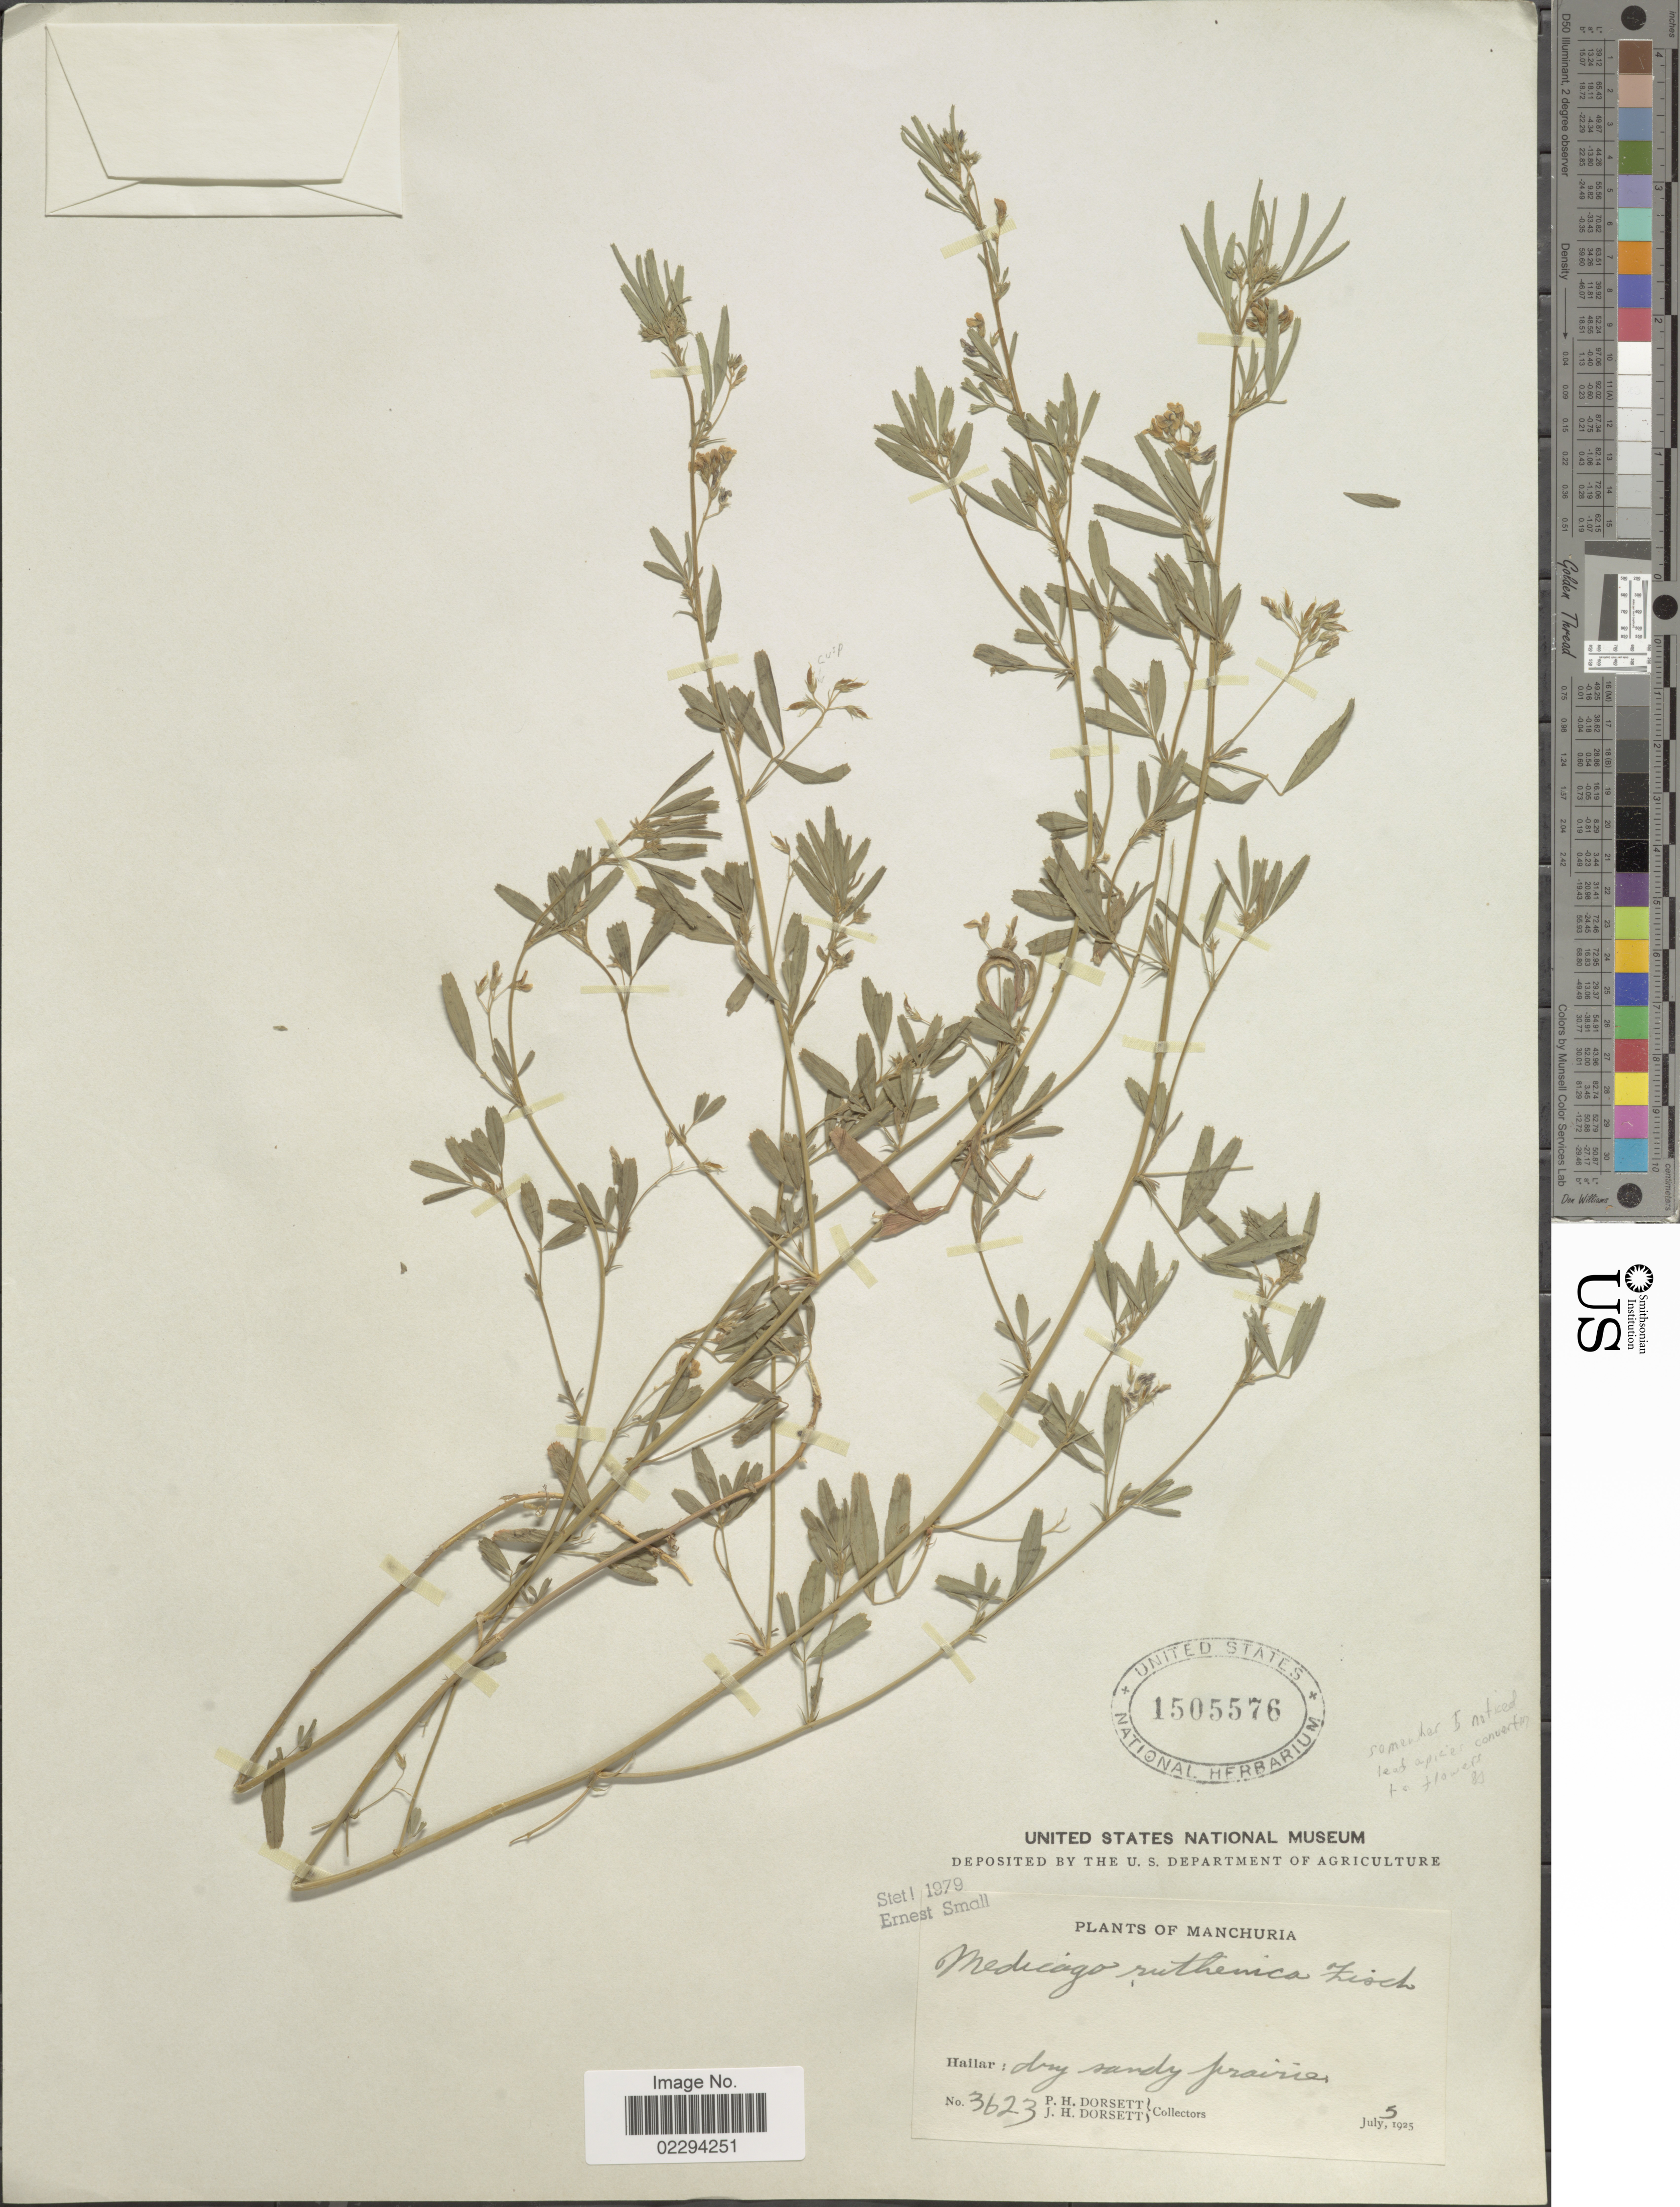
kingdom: Plantae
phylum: Tracheophyta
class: Magnoliopsida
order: Fabales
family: Fabaceae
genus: Medicago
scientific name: Medicago ruthenica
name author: (L.) Trautv.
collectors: P. H. Dorsett & J. Dorsett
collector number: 3623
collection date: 1925-07-05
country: China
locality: Manchuria, Hailar dry sandy prairies.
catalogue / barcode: US 1505576